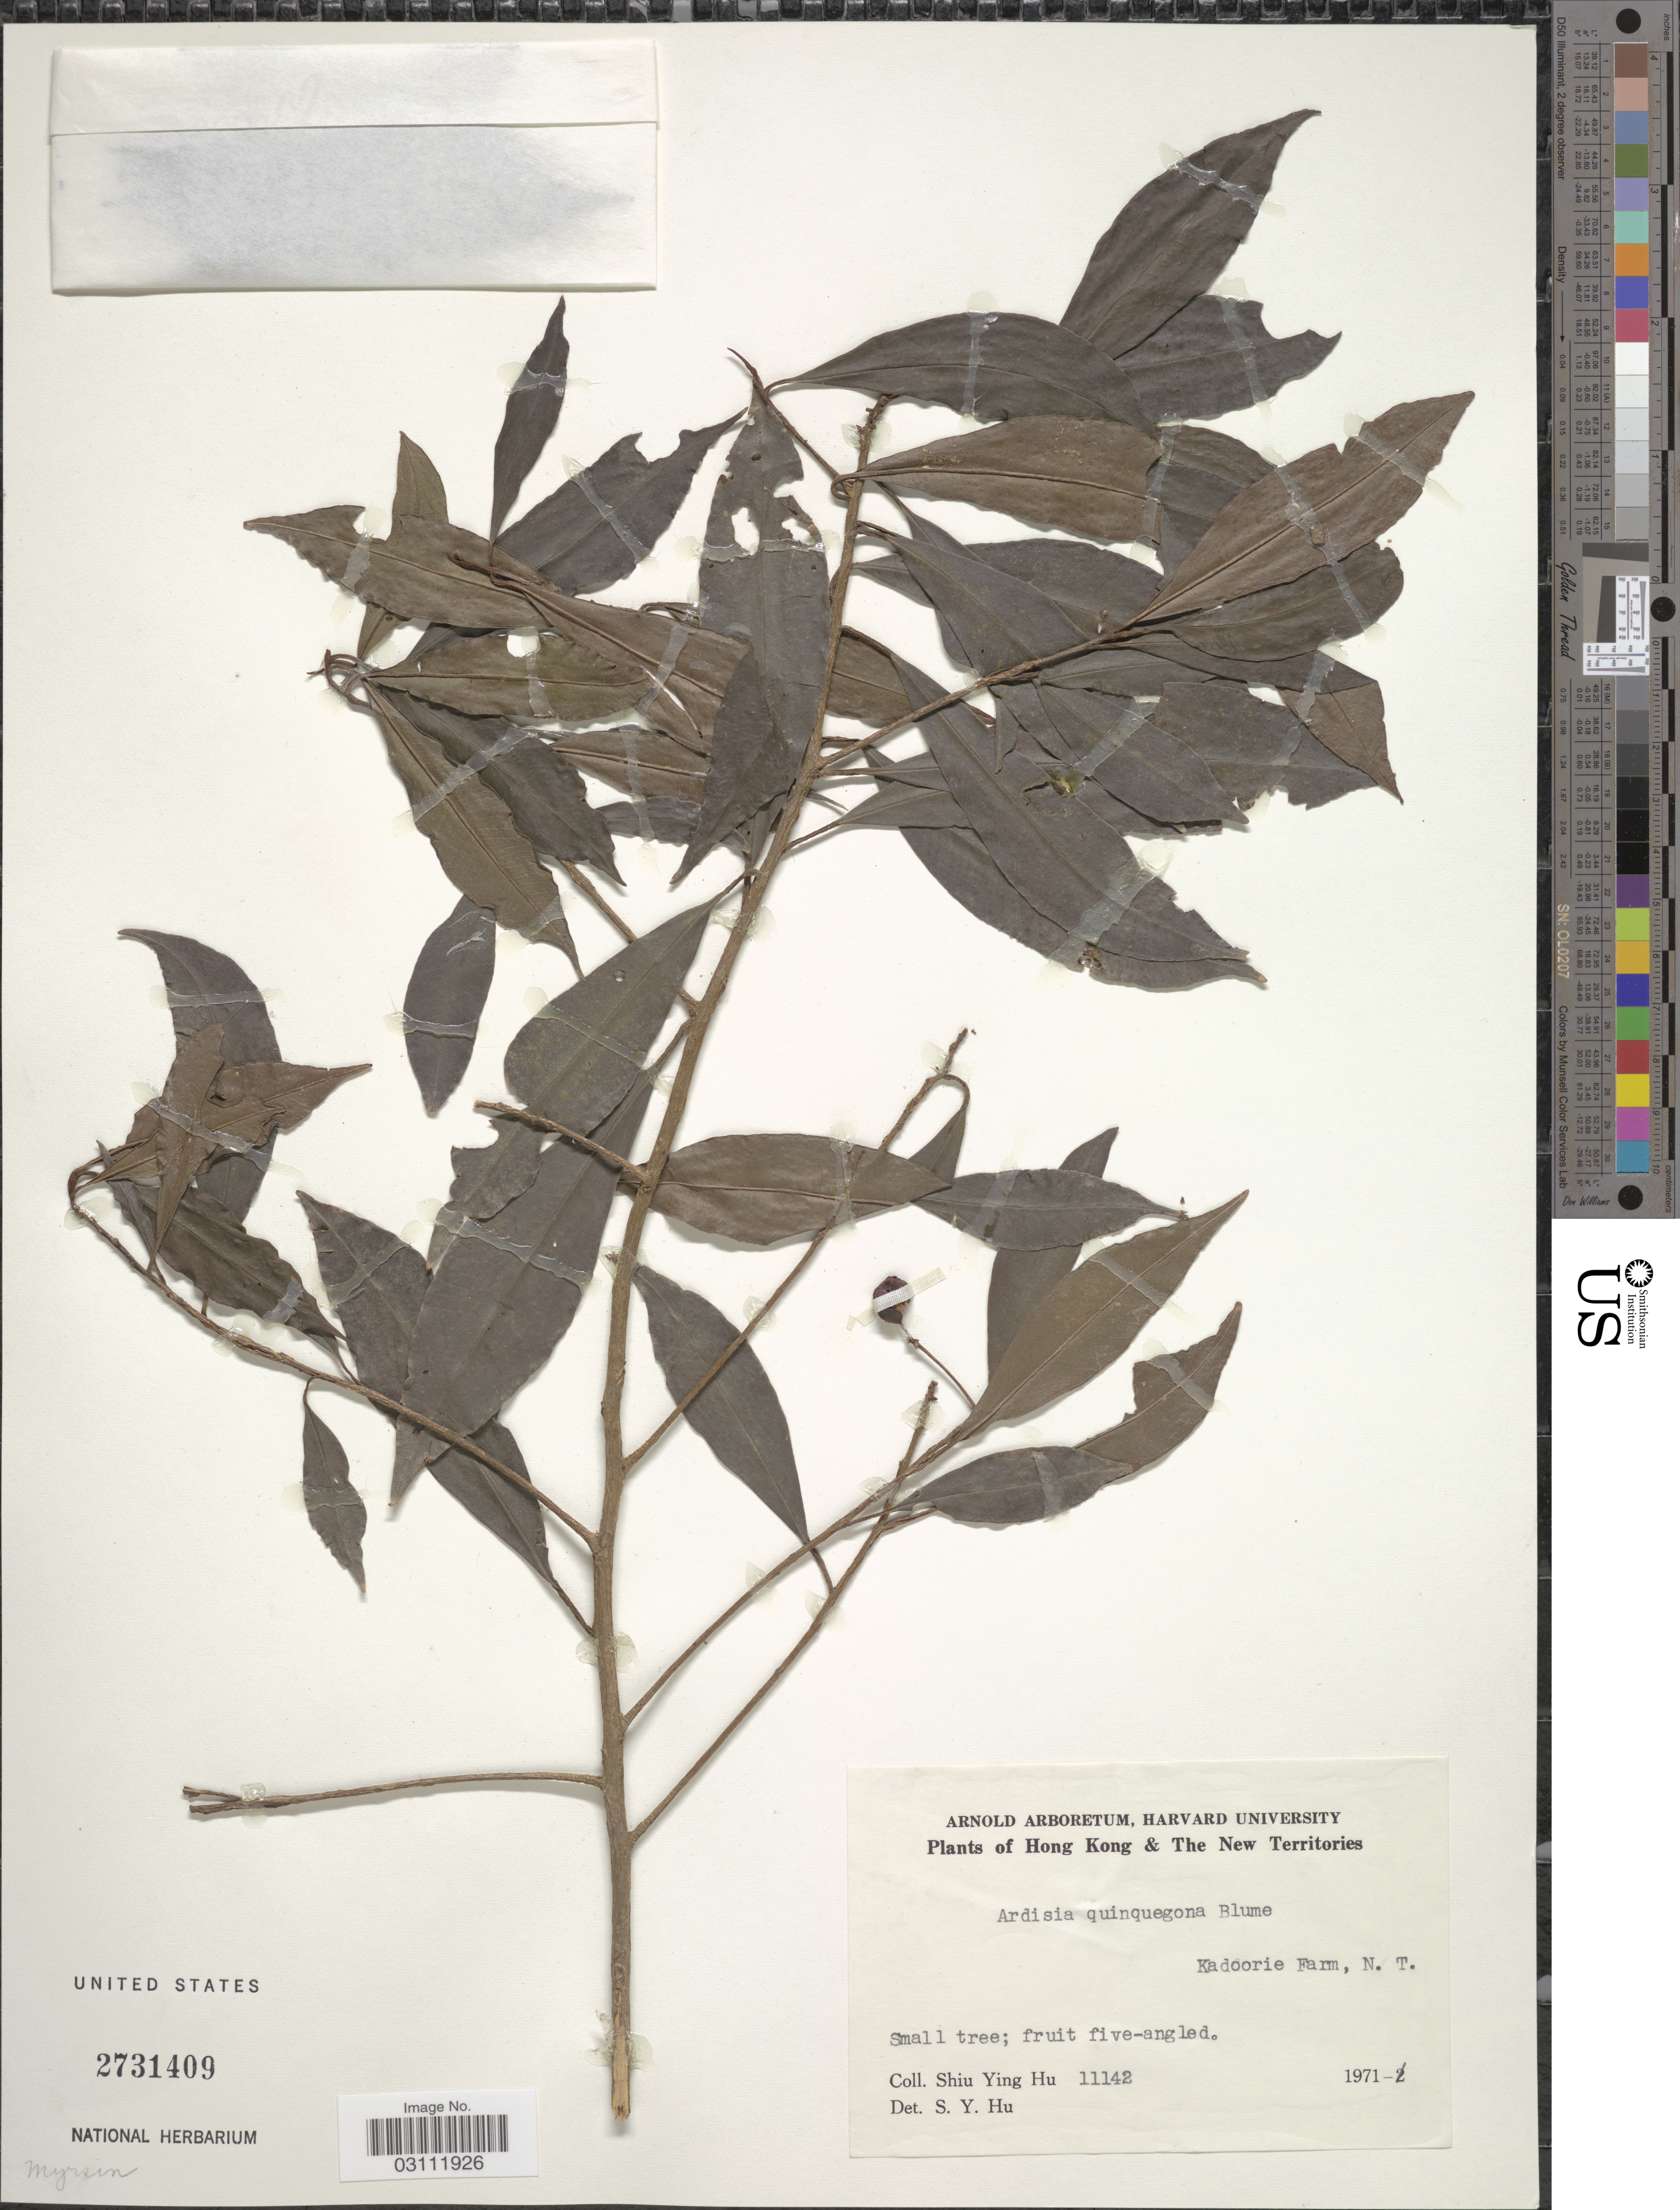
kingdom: Plantae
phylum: Tracheophyta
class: Magnoliopsida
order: Ericales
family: Primulaceae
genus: Ardisia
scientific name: Ardisia quinquegona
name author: Blume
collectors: S. Y. Hu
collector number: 11142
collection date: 1971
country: China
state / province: Hong Kong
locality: The New Territories. Kadoorie Farm.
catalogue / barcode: US 2731409